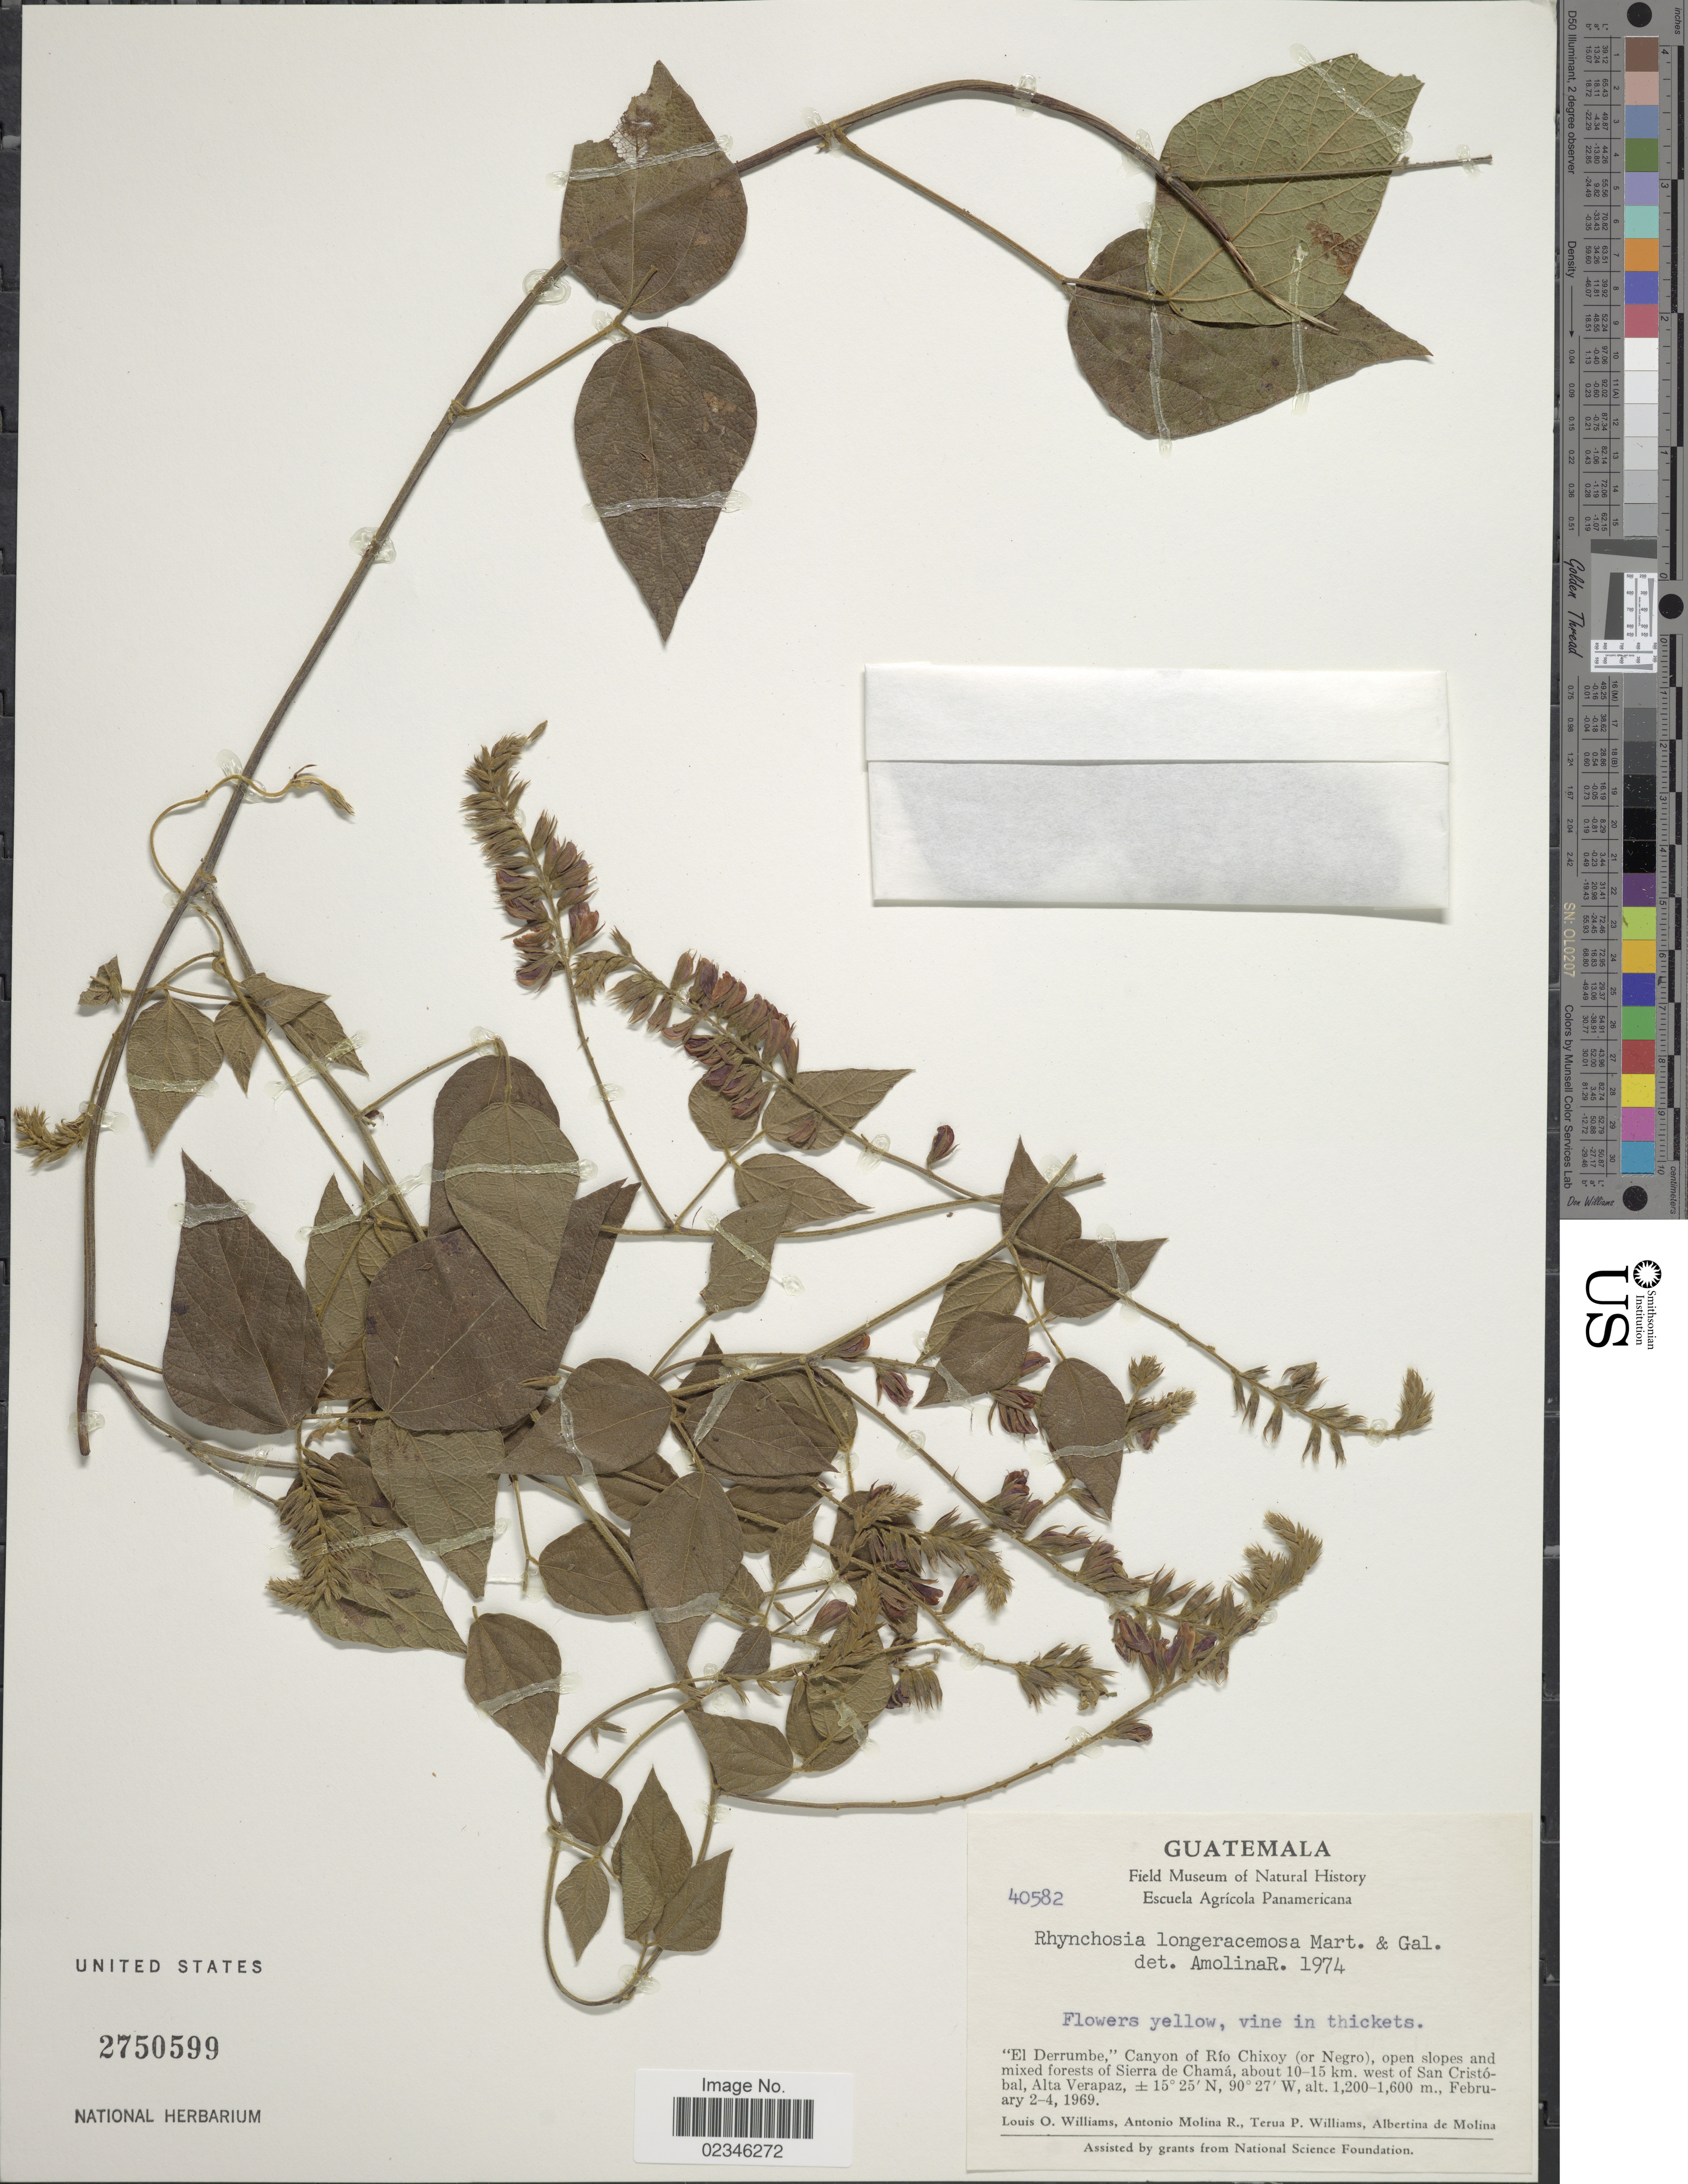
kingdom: Plantae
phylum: Tracheophyta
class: Magnoliopsida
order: Fabales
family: Fabaceae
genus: Rhynchosia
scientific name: Rhynchosia longeracemosa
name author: M. Martens & Galeotti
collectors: L. O. Williams, A. Molina R., T. Williams & A. R. Molina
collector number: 40582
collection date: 1969-02-02/1969-02-04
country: Guatemala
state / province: Alta Verapaz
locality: El Derrumbe,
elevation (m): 1200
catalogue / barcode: US 2750599